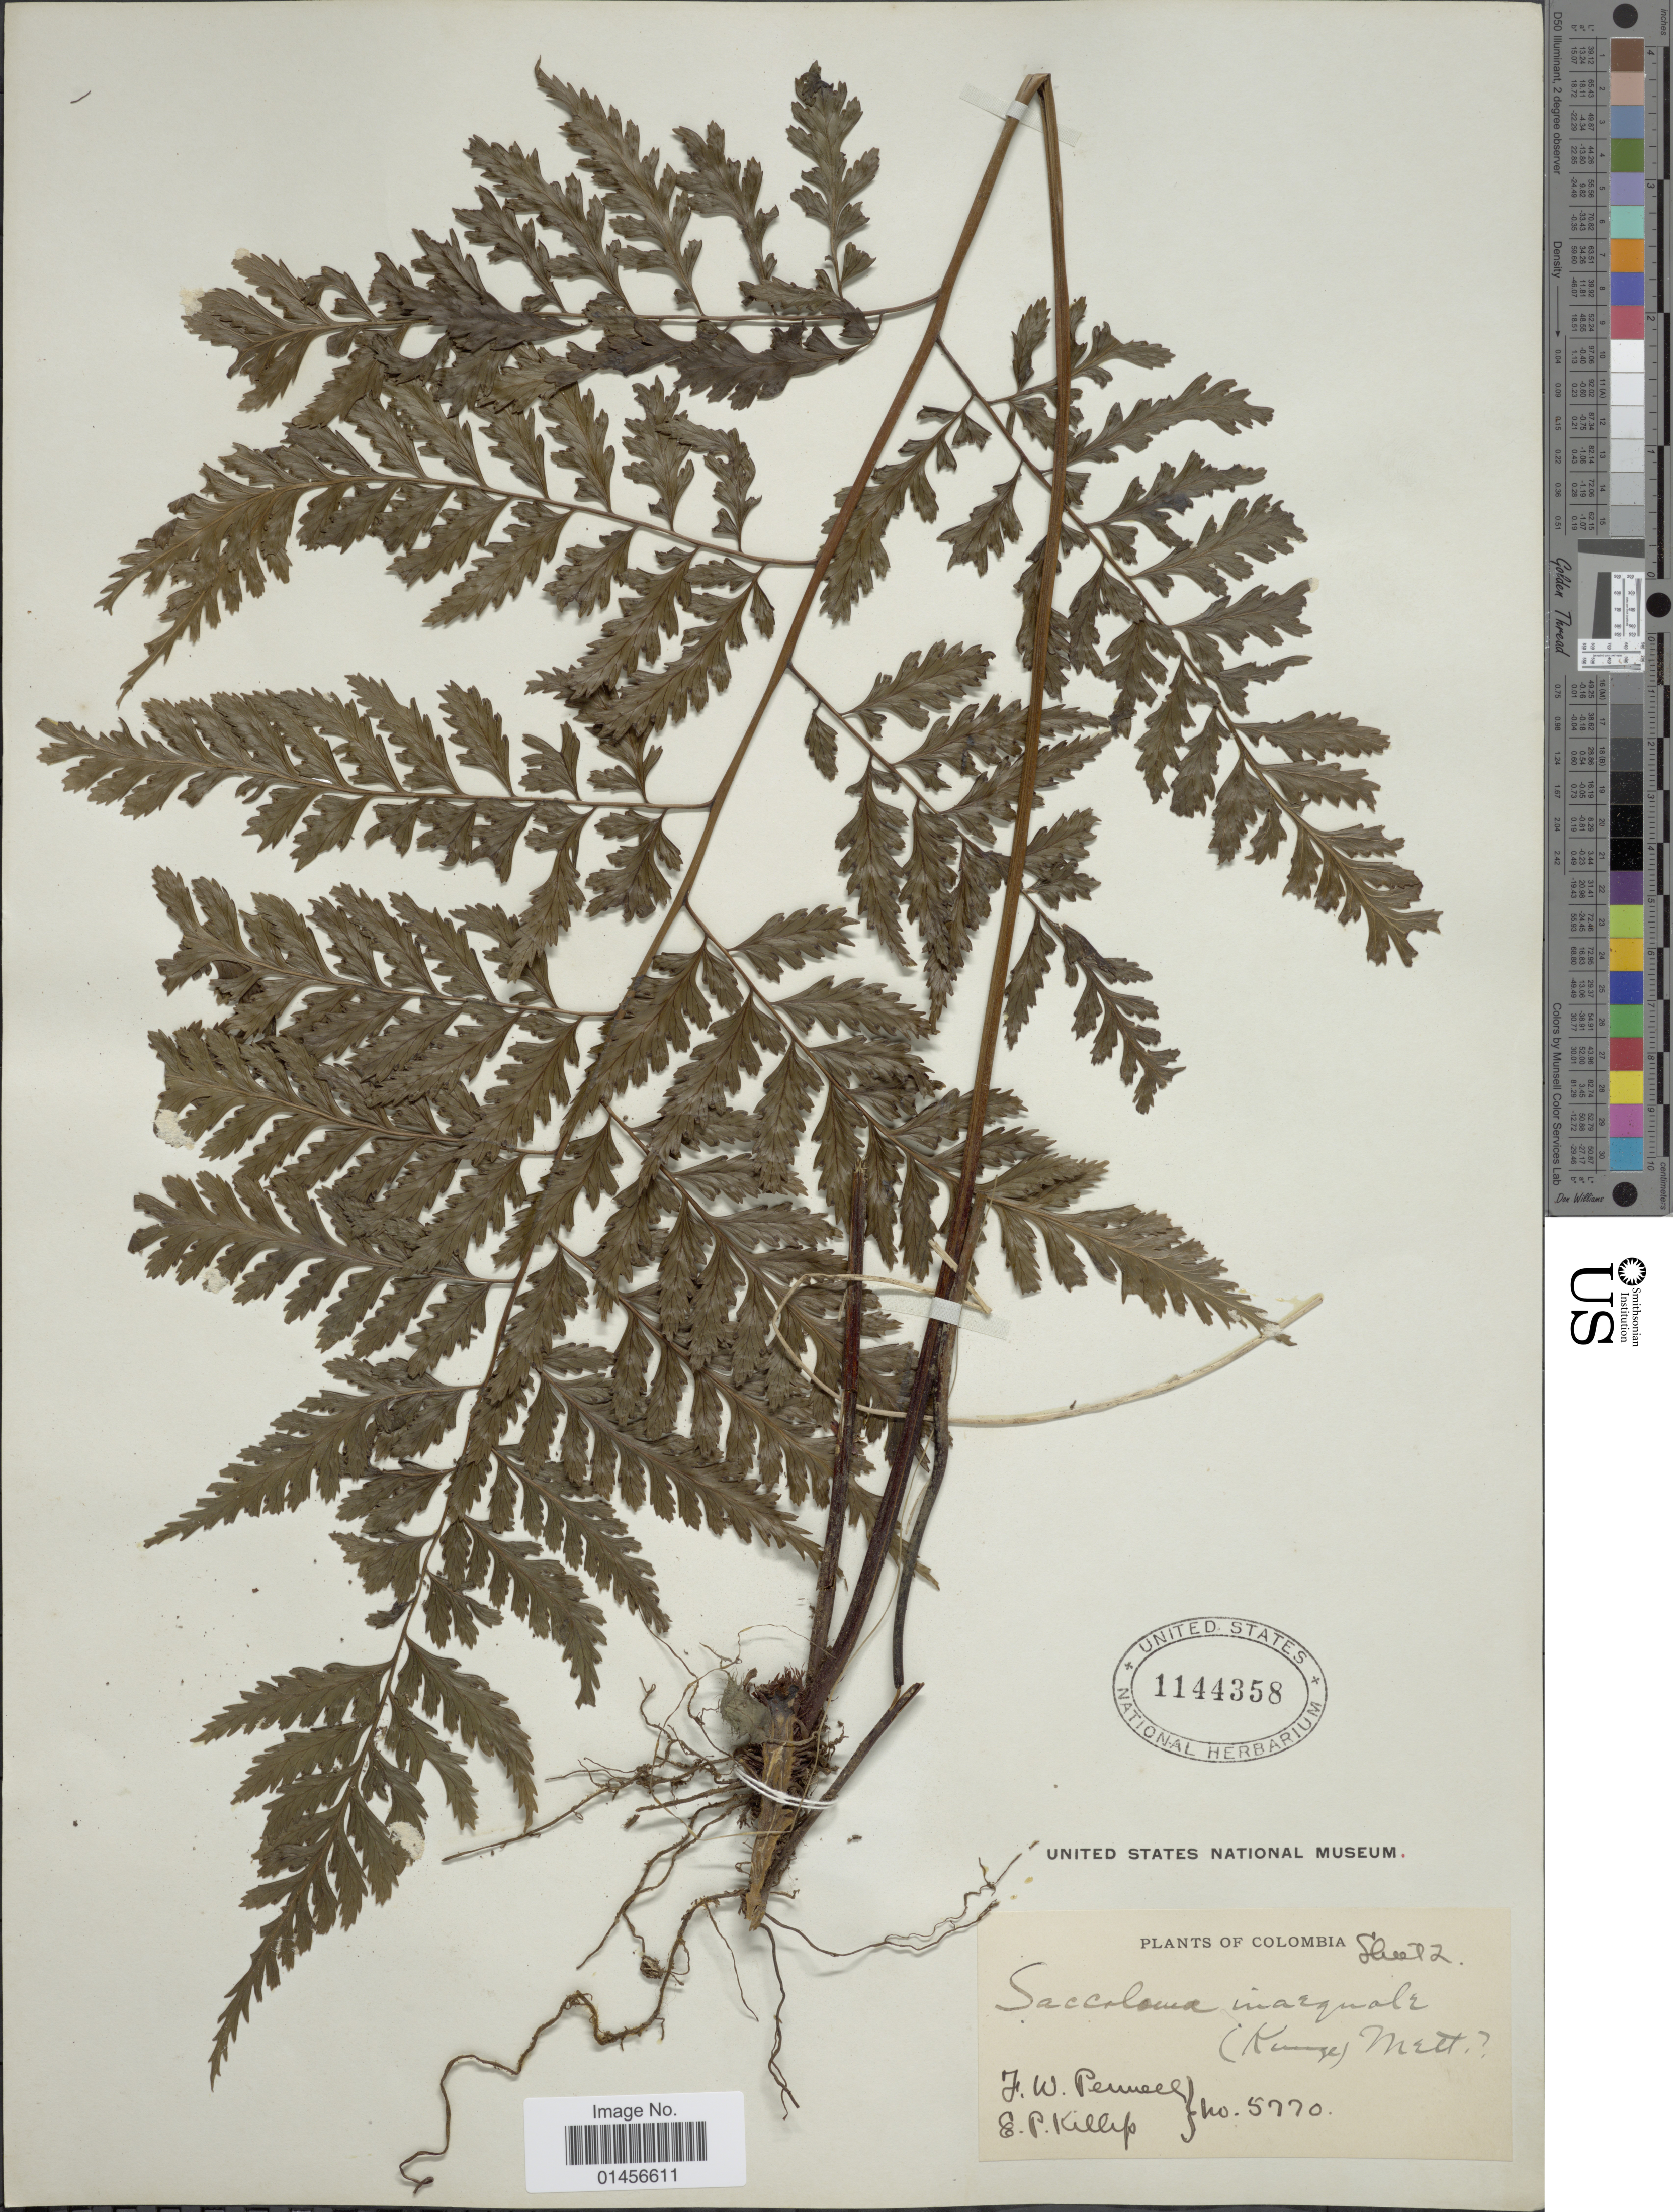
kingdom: Plantae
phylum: Tracheophyta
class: Polypodiopsida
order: Polypodiales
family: Saccolomataceae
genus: Saccoloma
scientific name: Saccoloma inaequale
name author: (Kunze) Mett.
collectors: F. W. Pennell & E. P. Killip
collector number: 5770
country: Colombia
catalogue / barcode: US 1144358